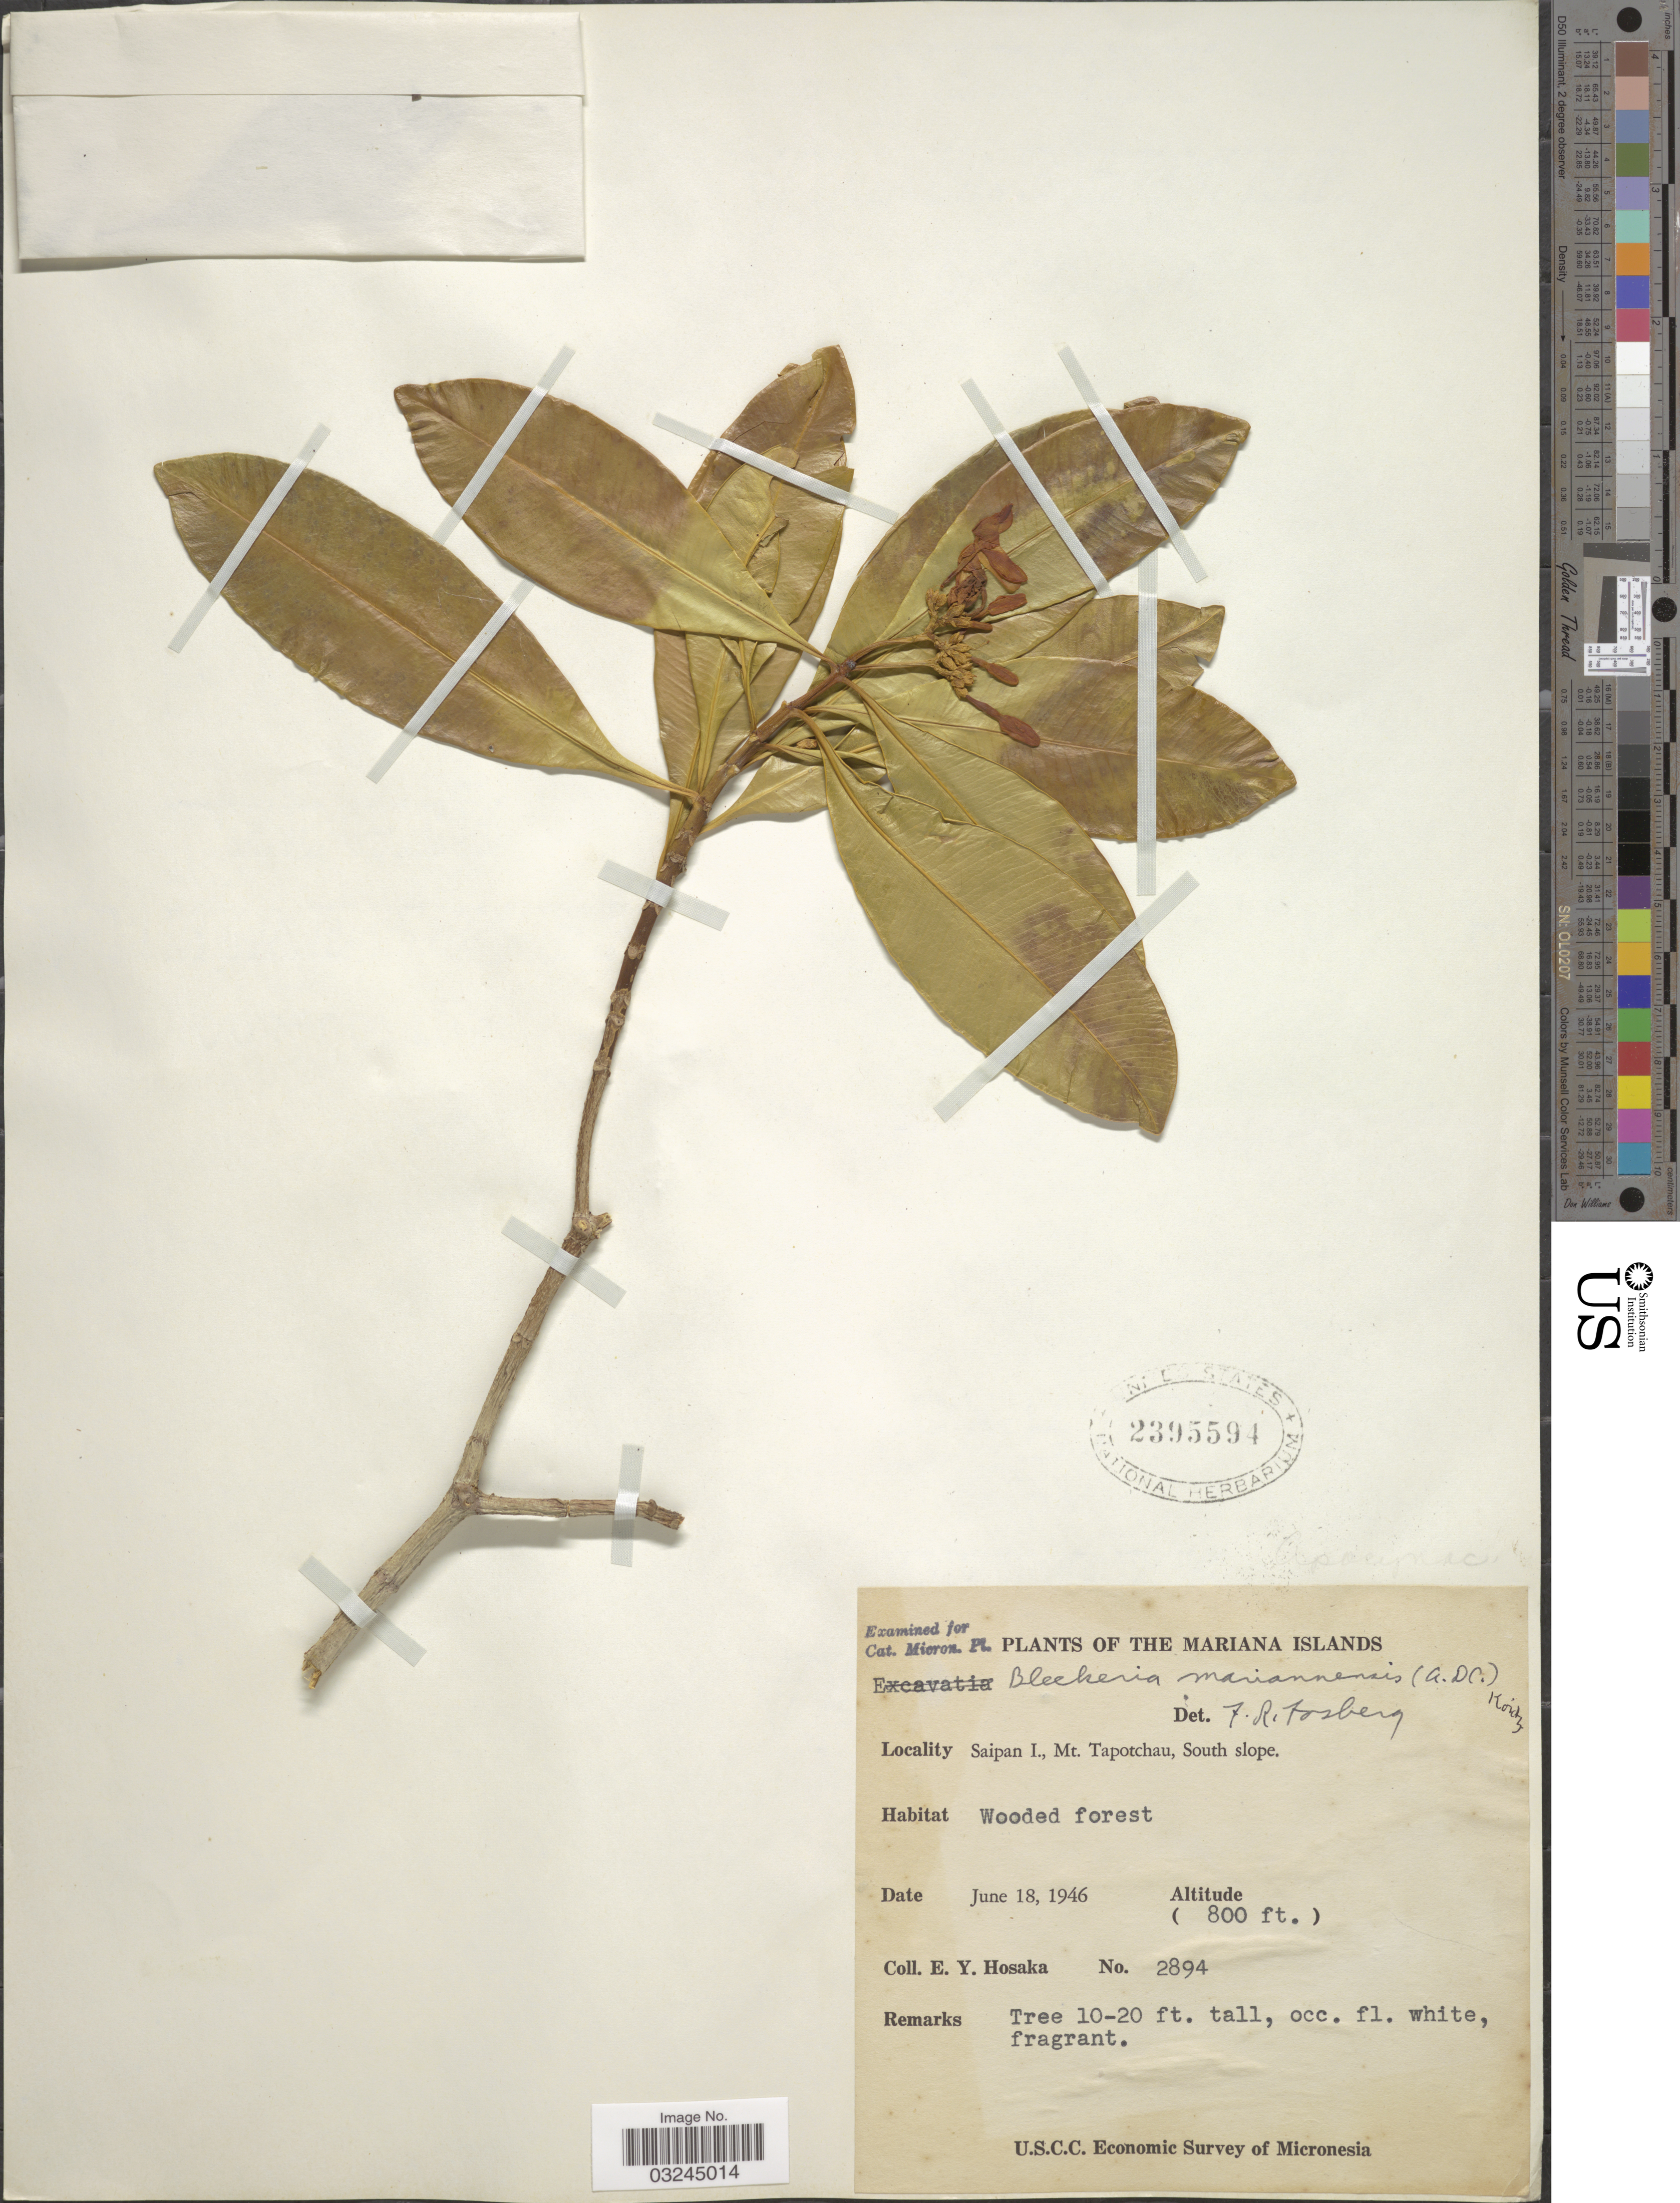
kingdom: Plantae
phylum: Tracheophyta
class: Magnoliopsida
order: Gentianales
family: Apocynaceae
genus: Ochrosia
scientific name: Ochrosia mariannensis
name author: A. DC.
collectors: E. Y. Hosaka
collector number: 2894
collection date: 1946-06-18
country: Northern Mariana Islands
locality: Mariana Islands. Saipan I., Mt. Tapotchau, South slope.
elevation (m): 244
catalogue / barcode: US 2395594